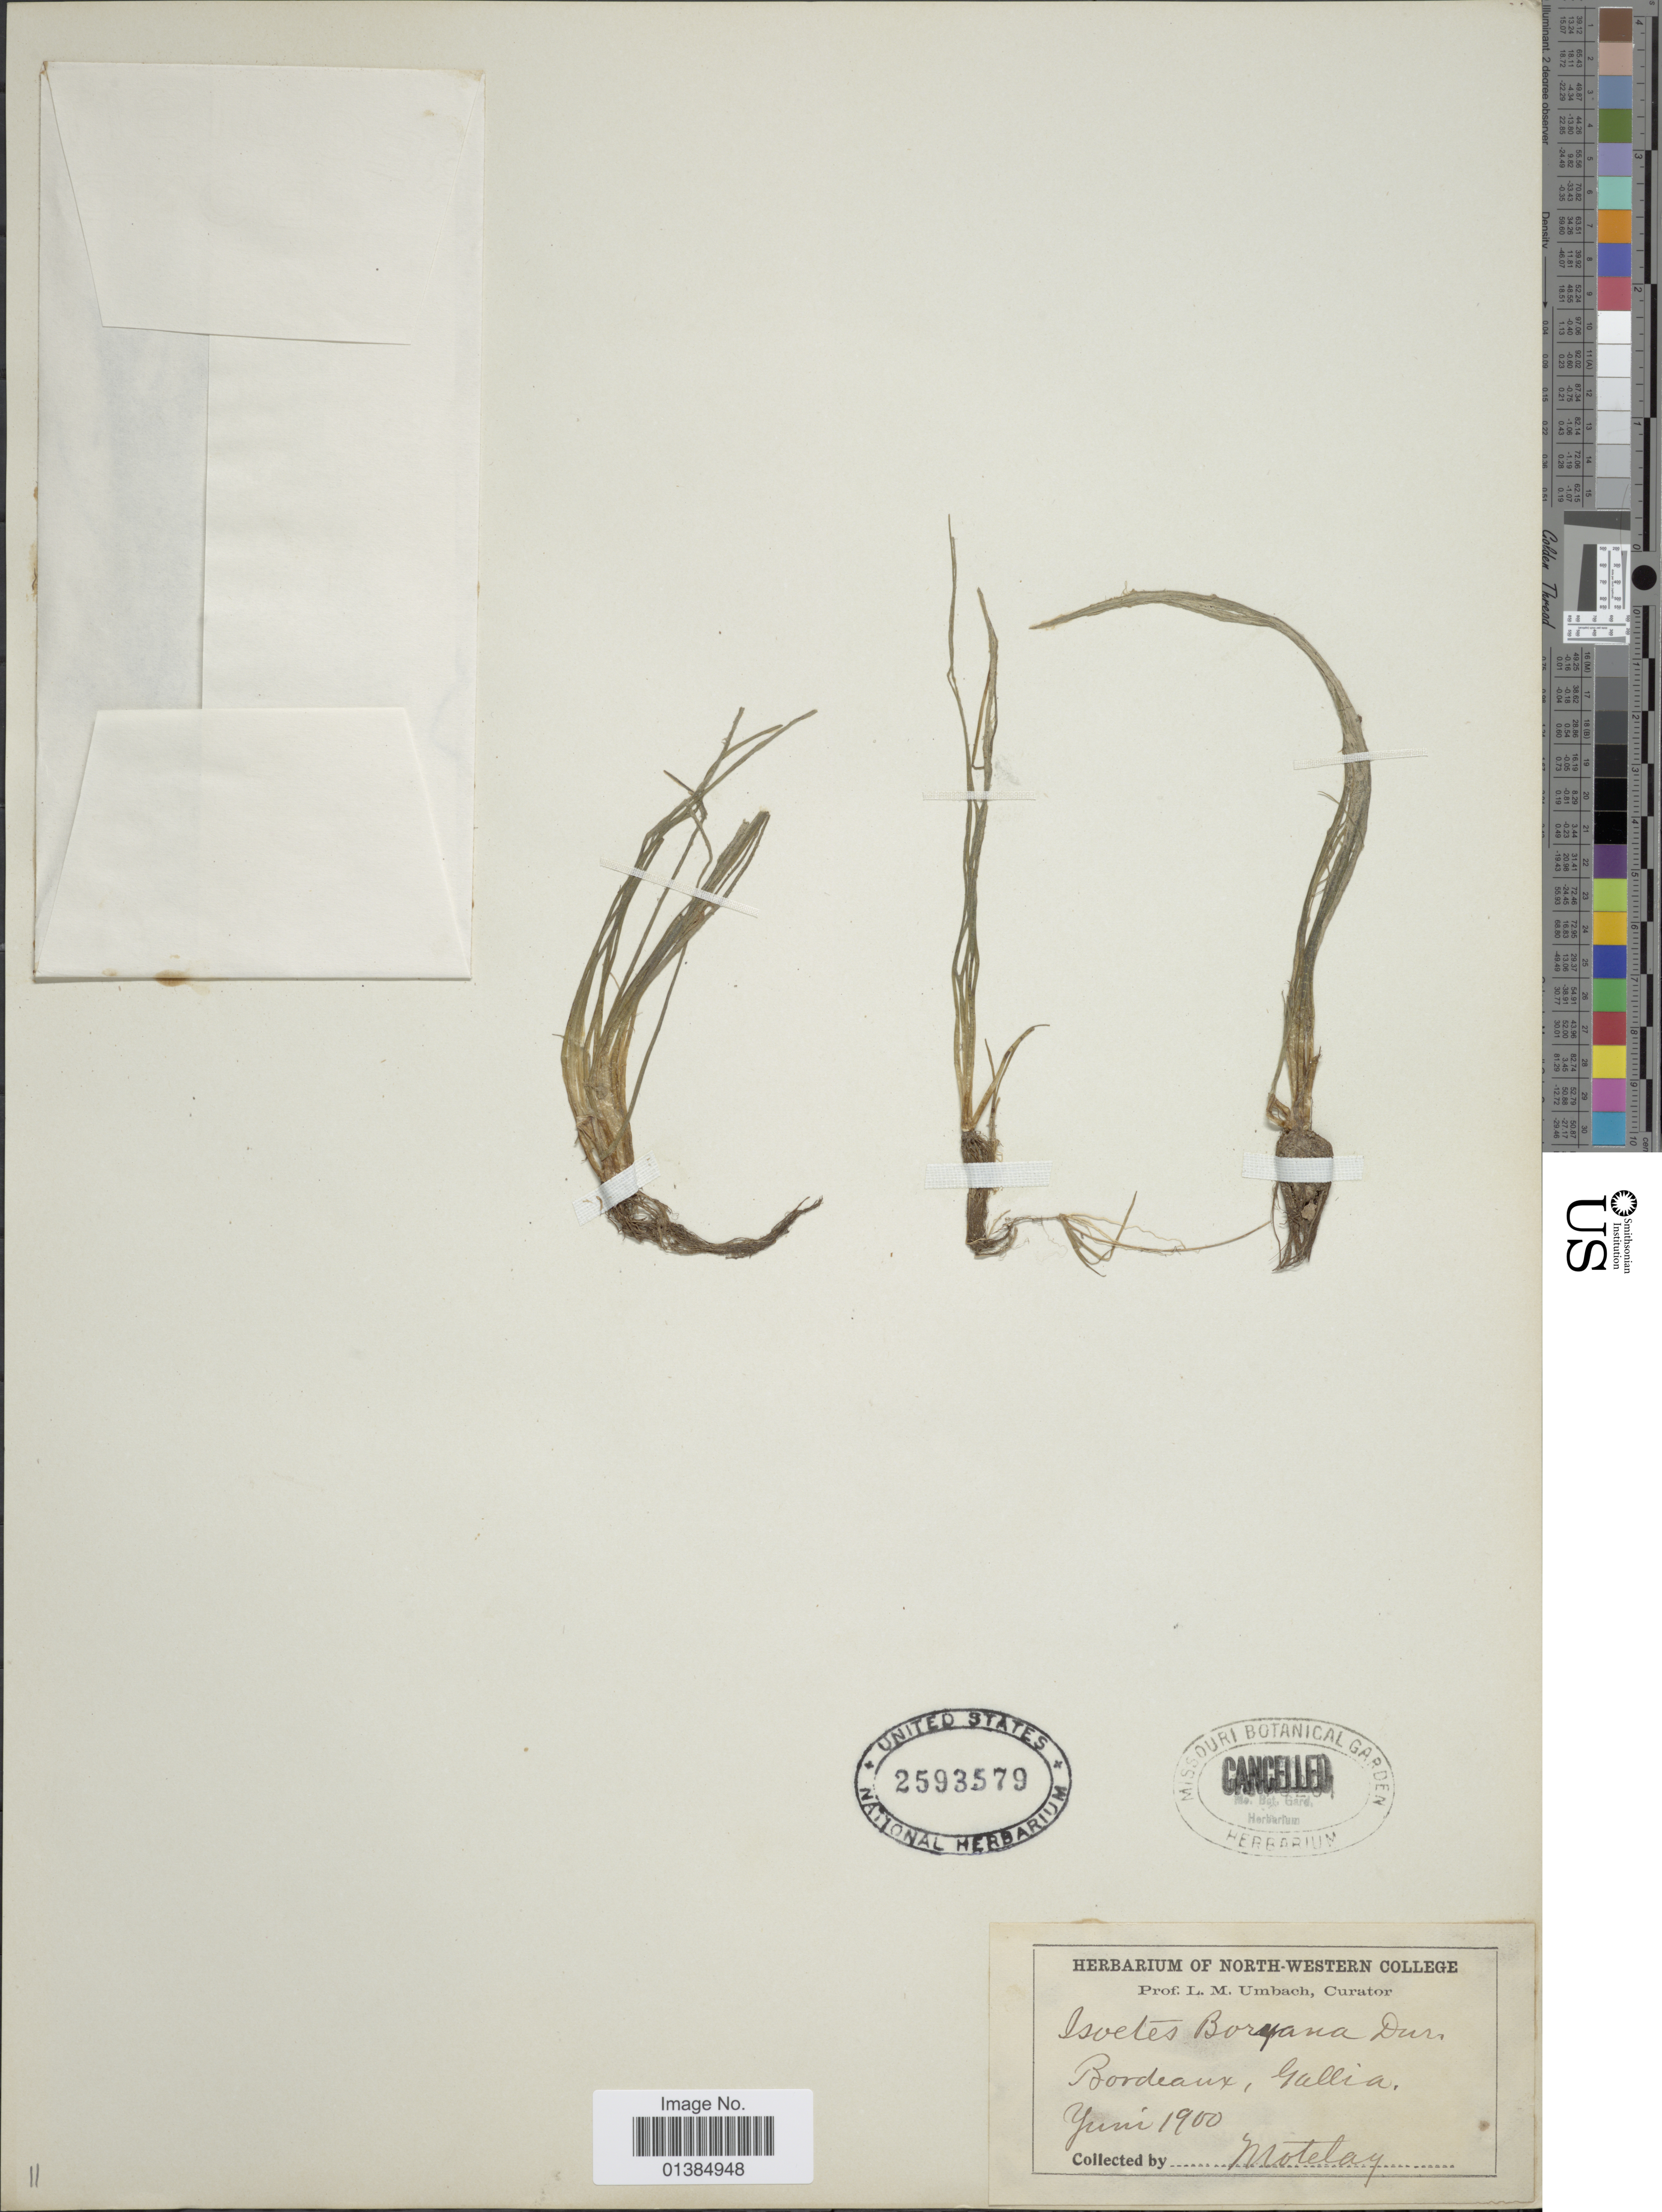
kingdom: Plantae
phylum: Tracheophyta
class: Lycopodiopsida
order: Isoetales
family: Isoetaceae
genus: Isoetes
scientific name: Isoetes boryana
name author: Durieu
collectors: Motelay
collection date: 1900-06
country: France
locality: Bordeaux, Gallia.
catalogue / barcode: US 2593579